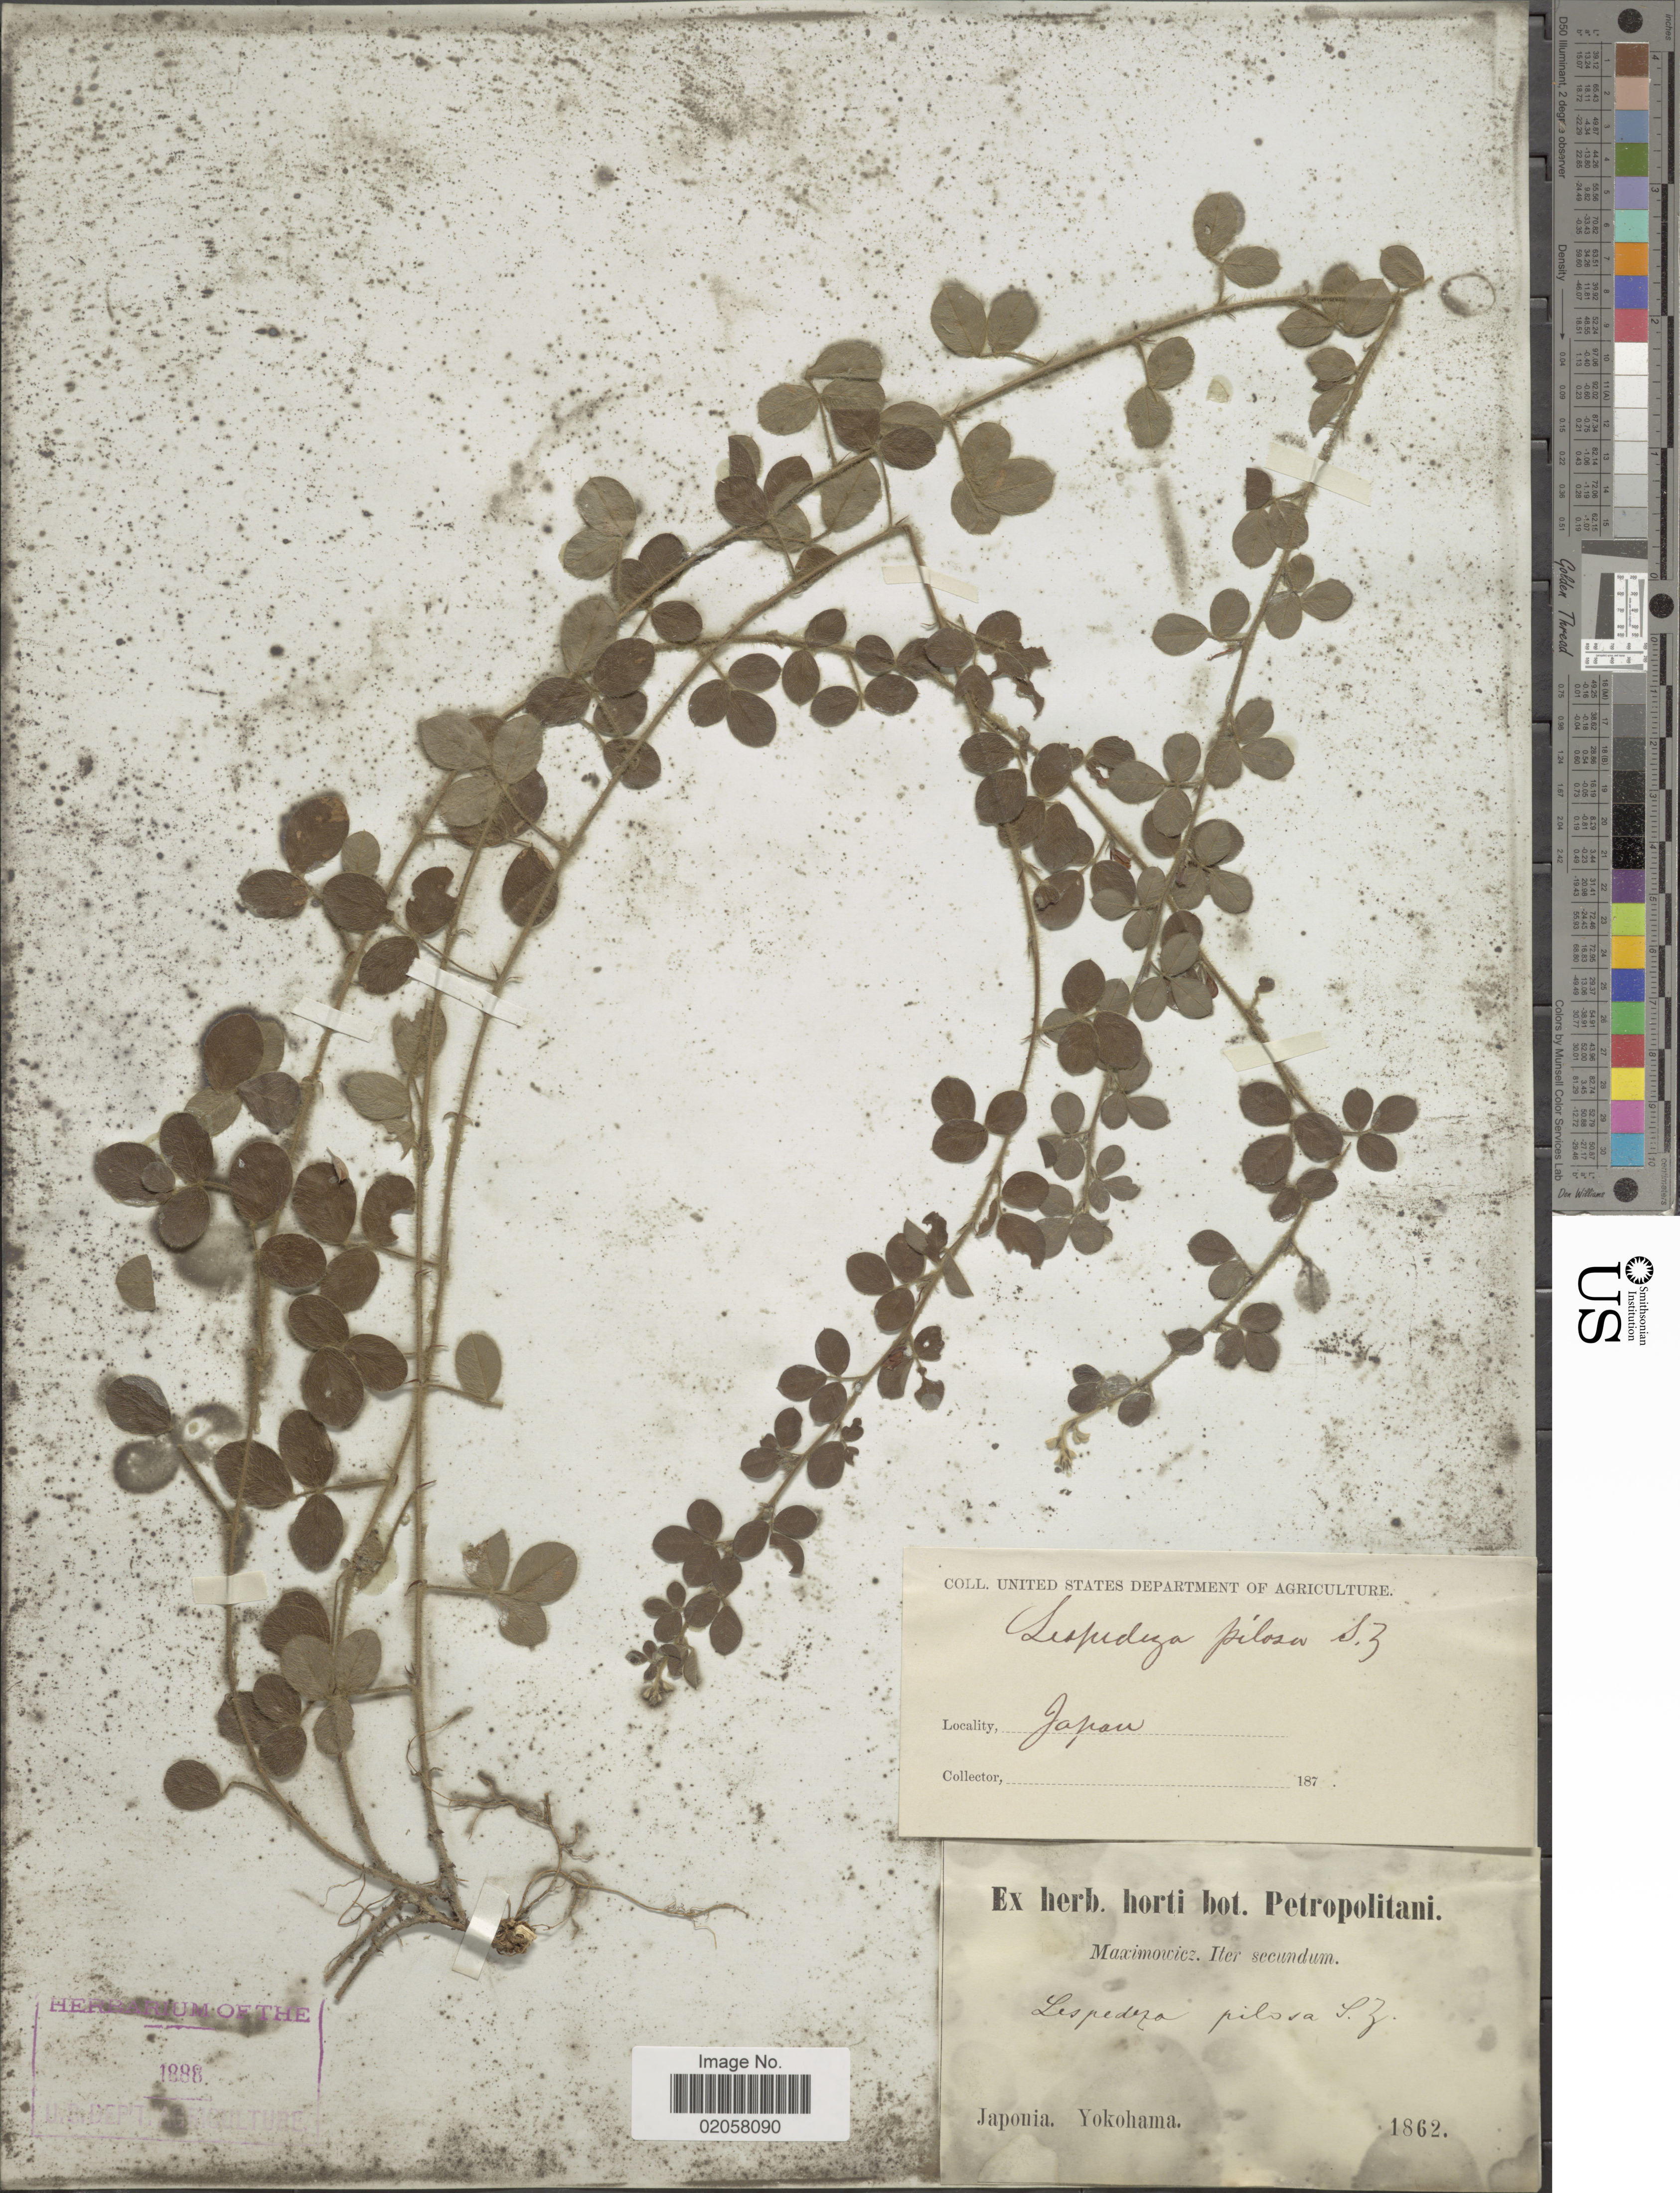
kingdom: Plantae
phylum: Tracheophyta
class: Magnoliopsida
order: Fabales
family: Fabaceae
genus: Lespedeza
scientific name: Lespedeza pilosa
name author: (Thunb.) Siebold & Zucc.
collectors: ex Herb. Horti Bot. Petropolitani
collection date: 1862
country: Japan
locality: Yokohama